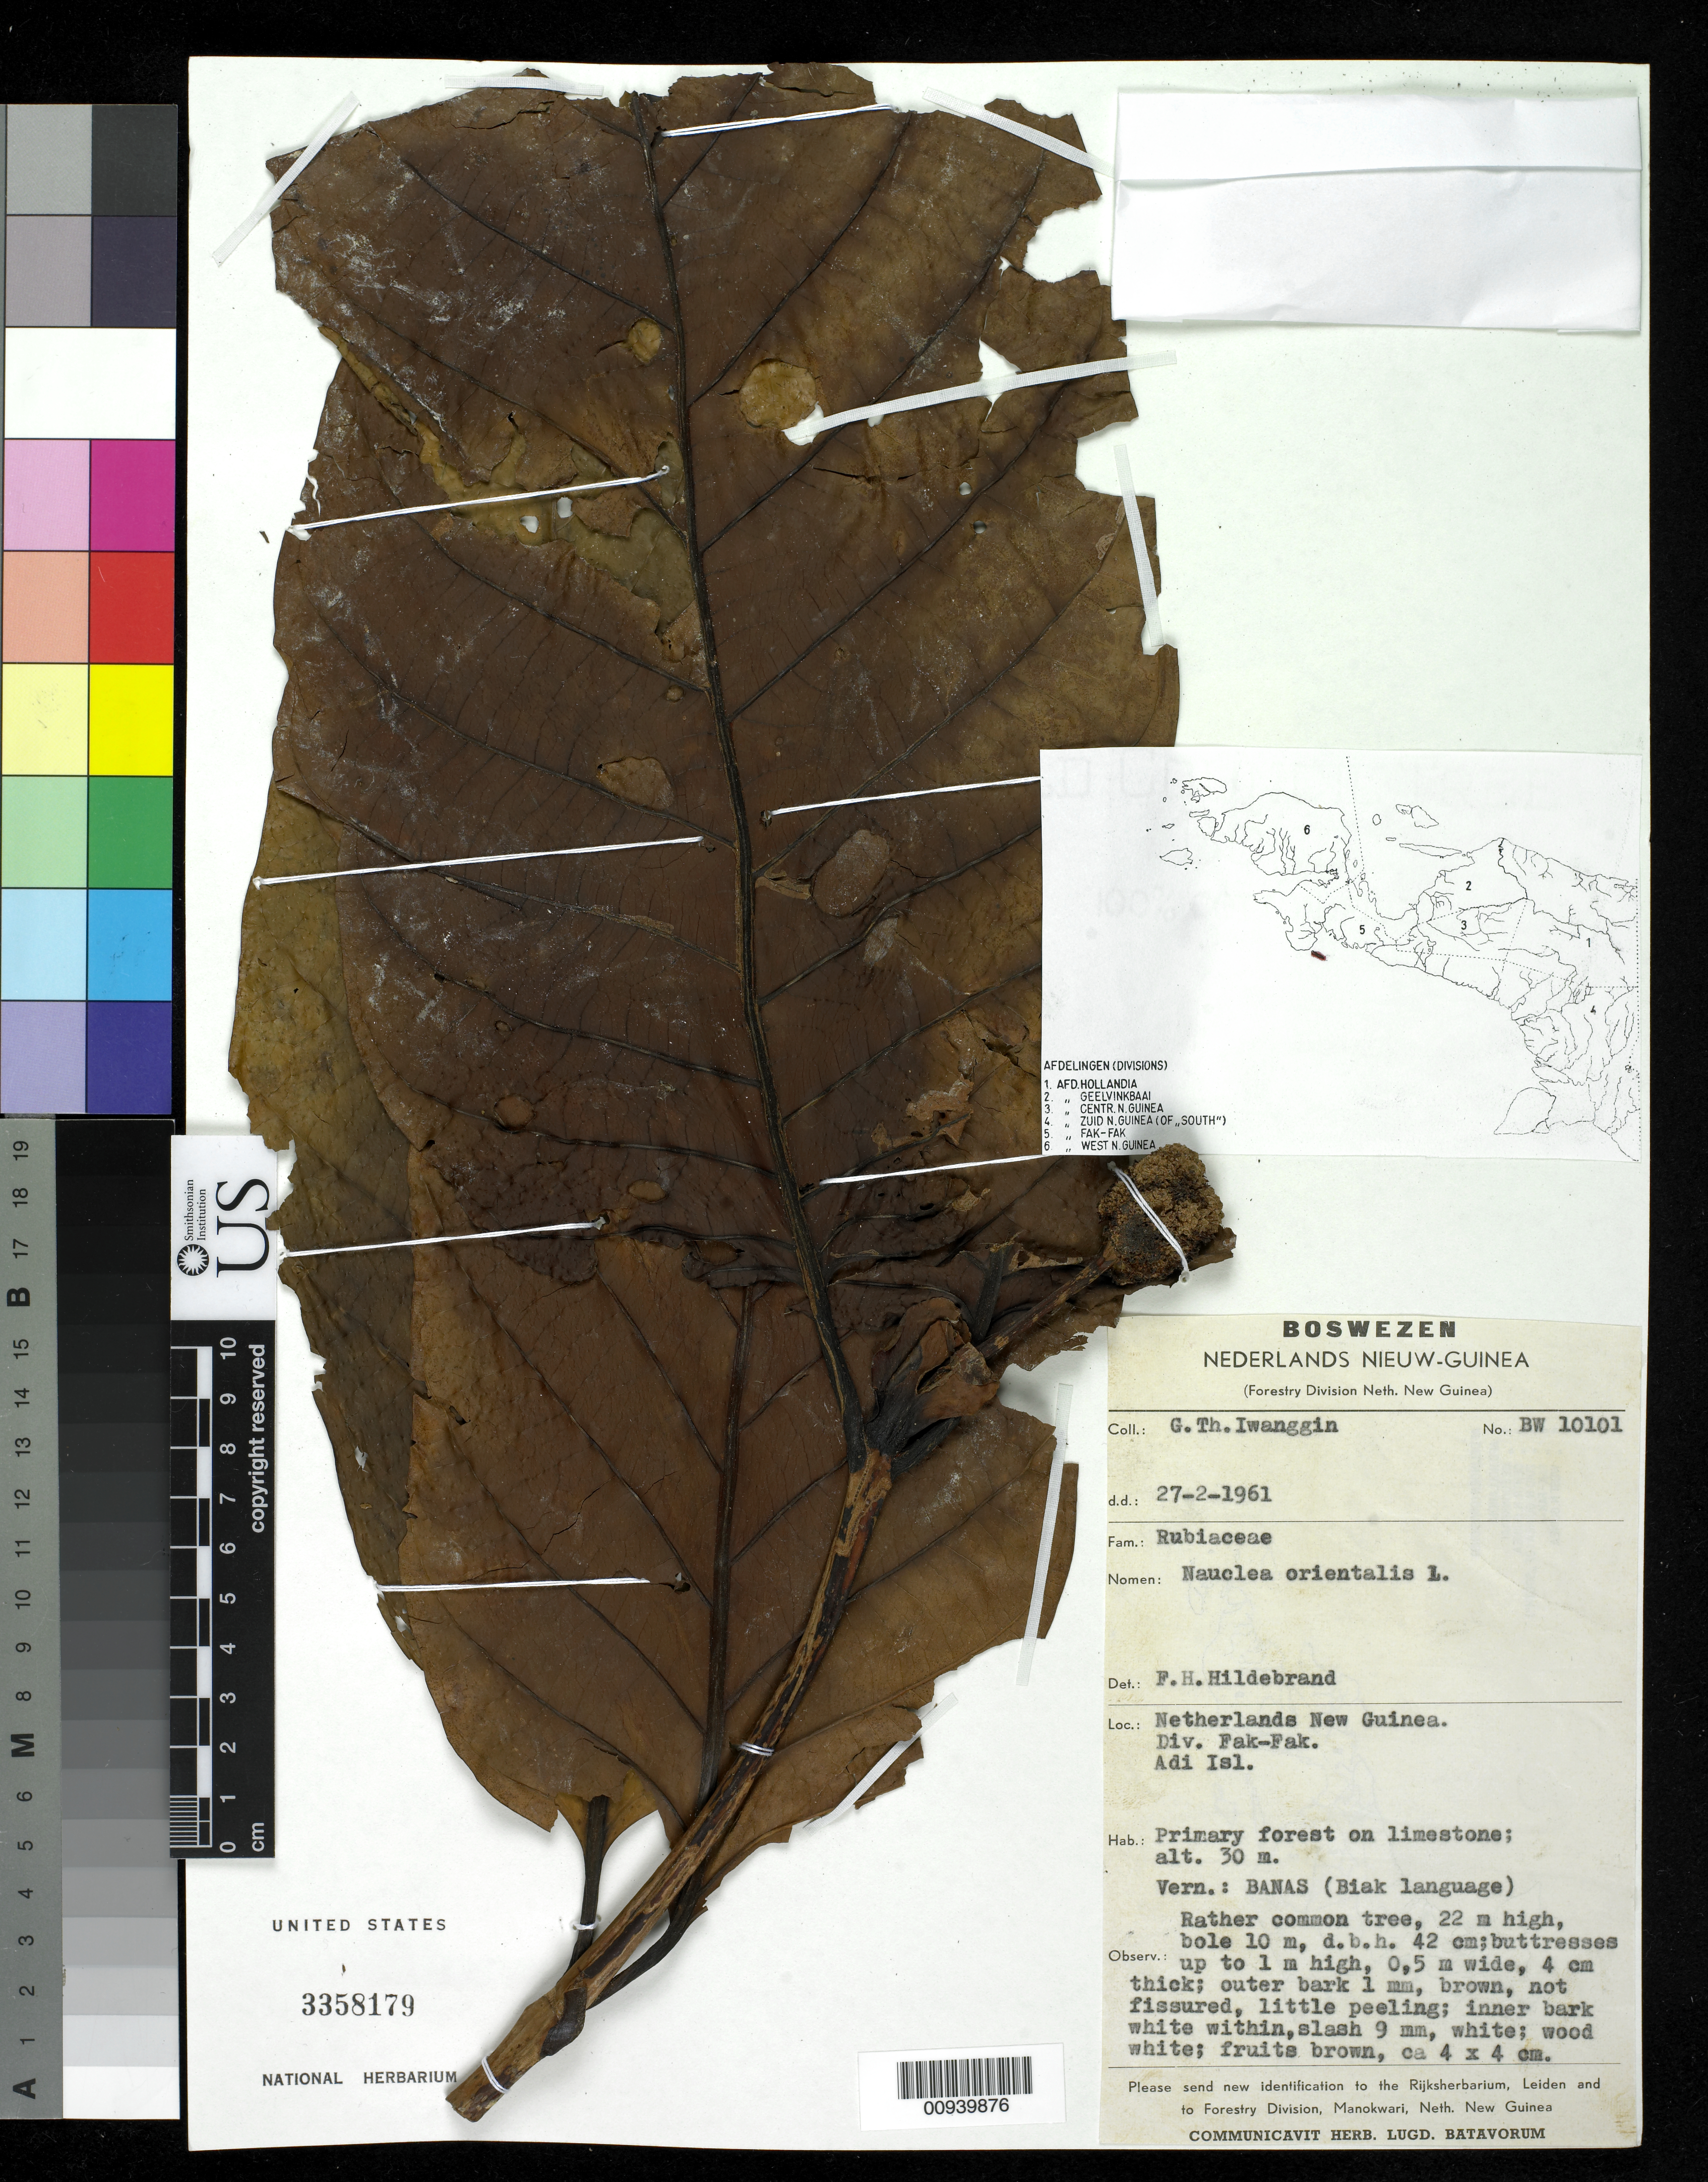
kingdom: Plantae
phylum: Tracheophyta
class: Magnoliopsida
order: Gentianales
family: Rubiaceae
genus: Nauclea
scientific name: Nauclea orientalis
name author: (L.) L.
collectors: G. Iwanggin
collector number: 10101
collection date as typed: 27 Feb 1961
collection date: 1961-02-27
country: Indonesia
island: Adi I.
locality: Netherlands New Guinea, Div. Fak-Fak, Adi I.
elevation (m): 30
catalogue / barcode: US 3358179